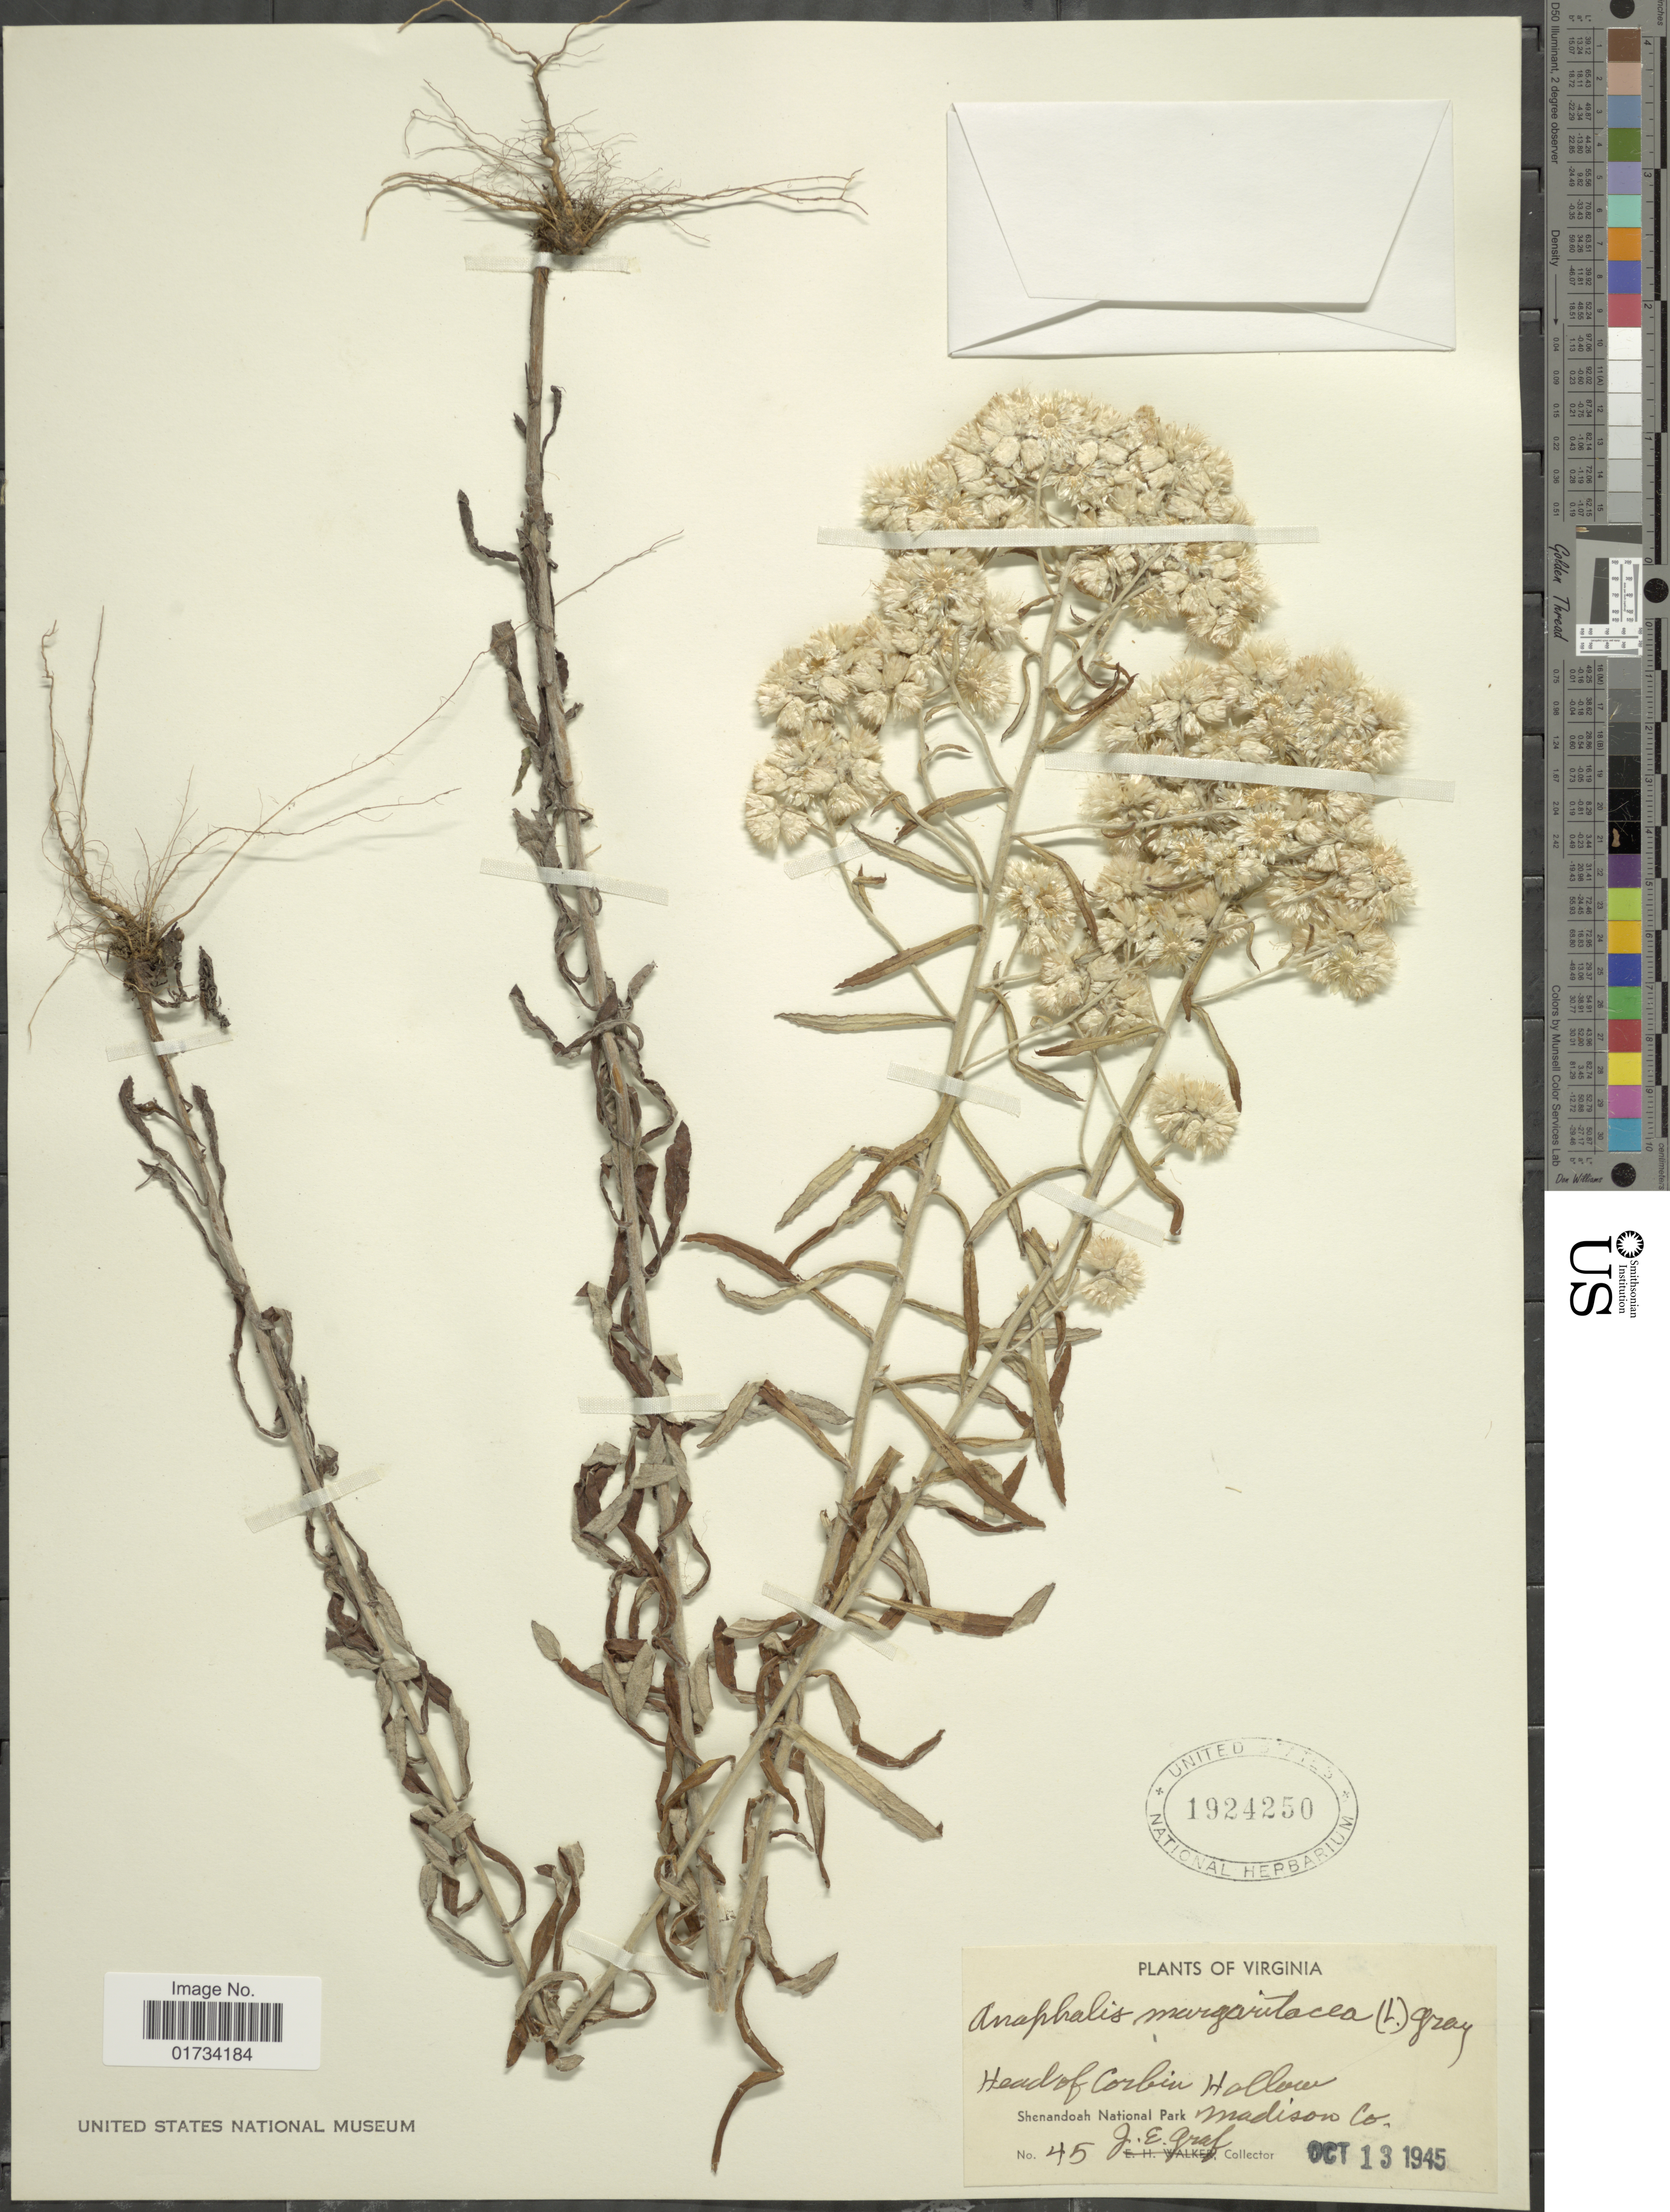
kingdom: Plantae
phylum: Tracheophyta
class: Magnoliopsida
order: Asterales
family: Asteraceae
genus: Anaphalis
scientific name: Anaphalis margaritacea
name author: (L.) Benth. & Hook. f.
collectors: J. Graf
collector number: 45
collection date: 1945-10-13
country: United States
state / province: Virginia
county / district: Madison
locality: Head of Corbin Hallow, Shenandoah National Park, Madison Co.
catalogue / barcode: US 1924250